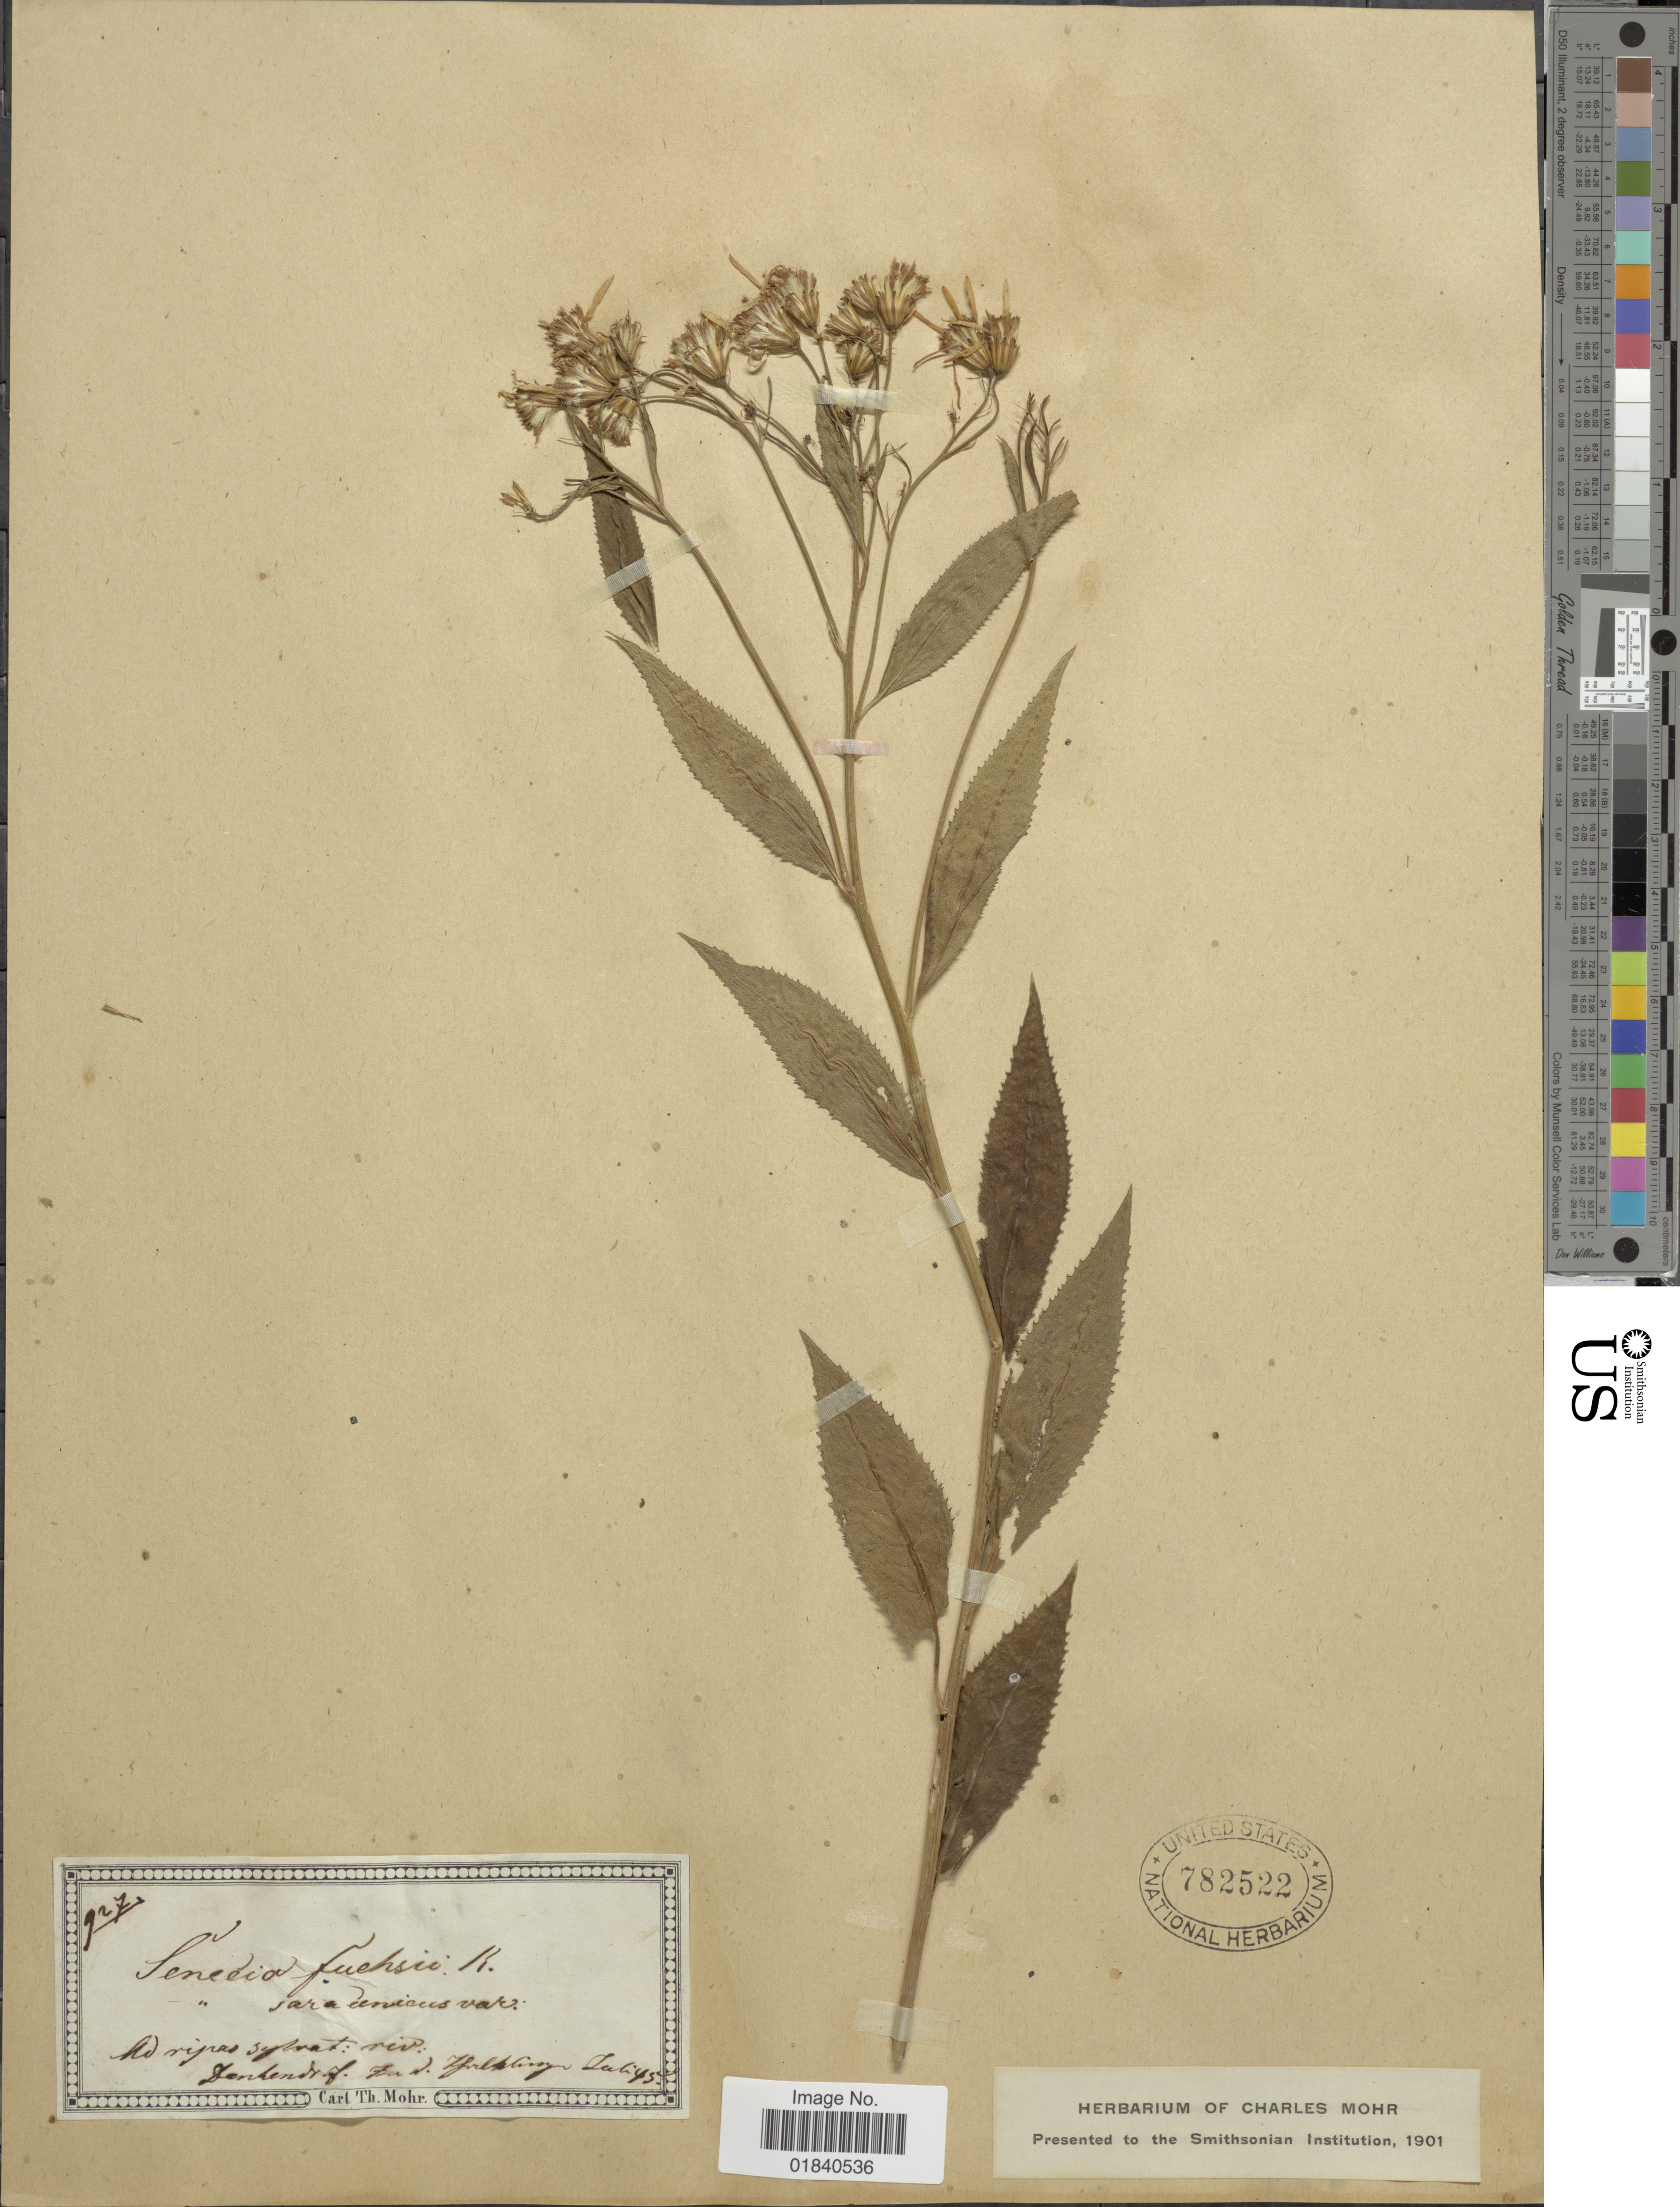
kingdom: Plantae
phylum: Tracheophyta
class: Magnoliopsida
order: Asterales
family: Asteraceae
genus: Senecio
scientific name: Senecio ovatus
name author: (G. Gaertn. et al.) Willd.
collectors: R. Schmid-Hollinger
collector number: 927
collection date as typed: Transcribed d/m/y: /7/45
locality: Denkendr. of. fer N. [interpreted]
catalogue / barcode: US 782522